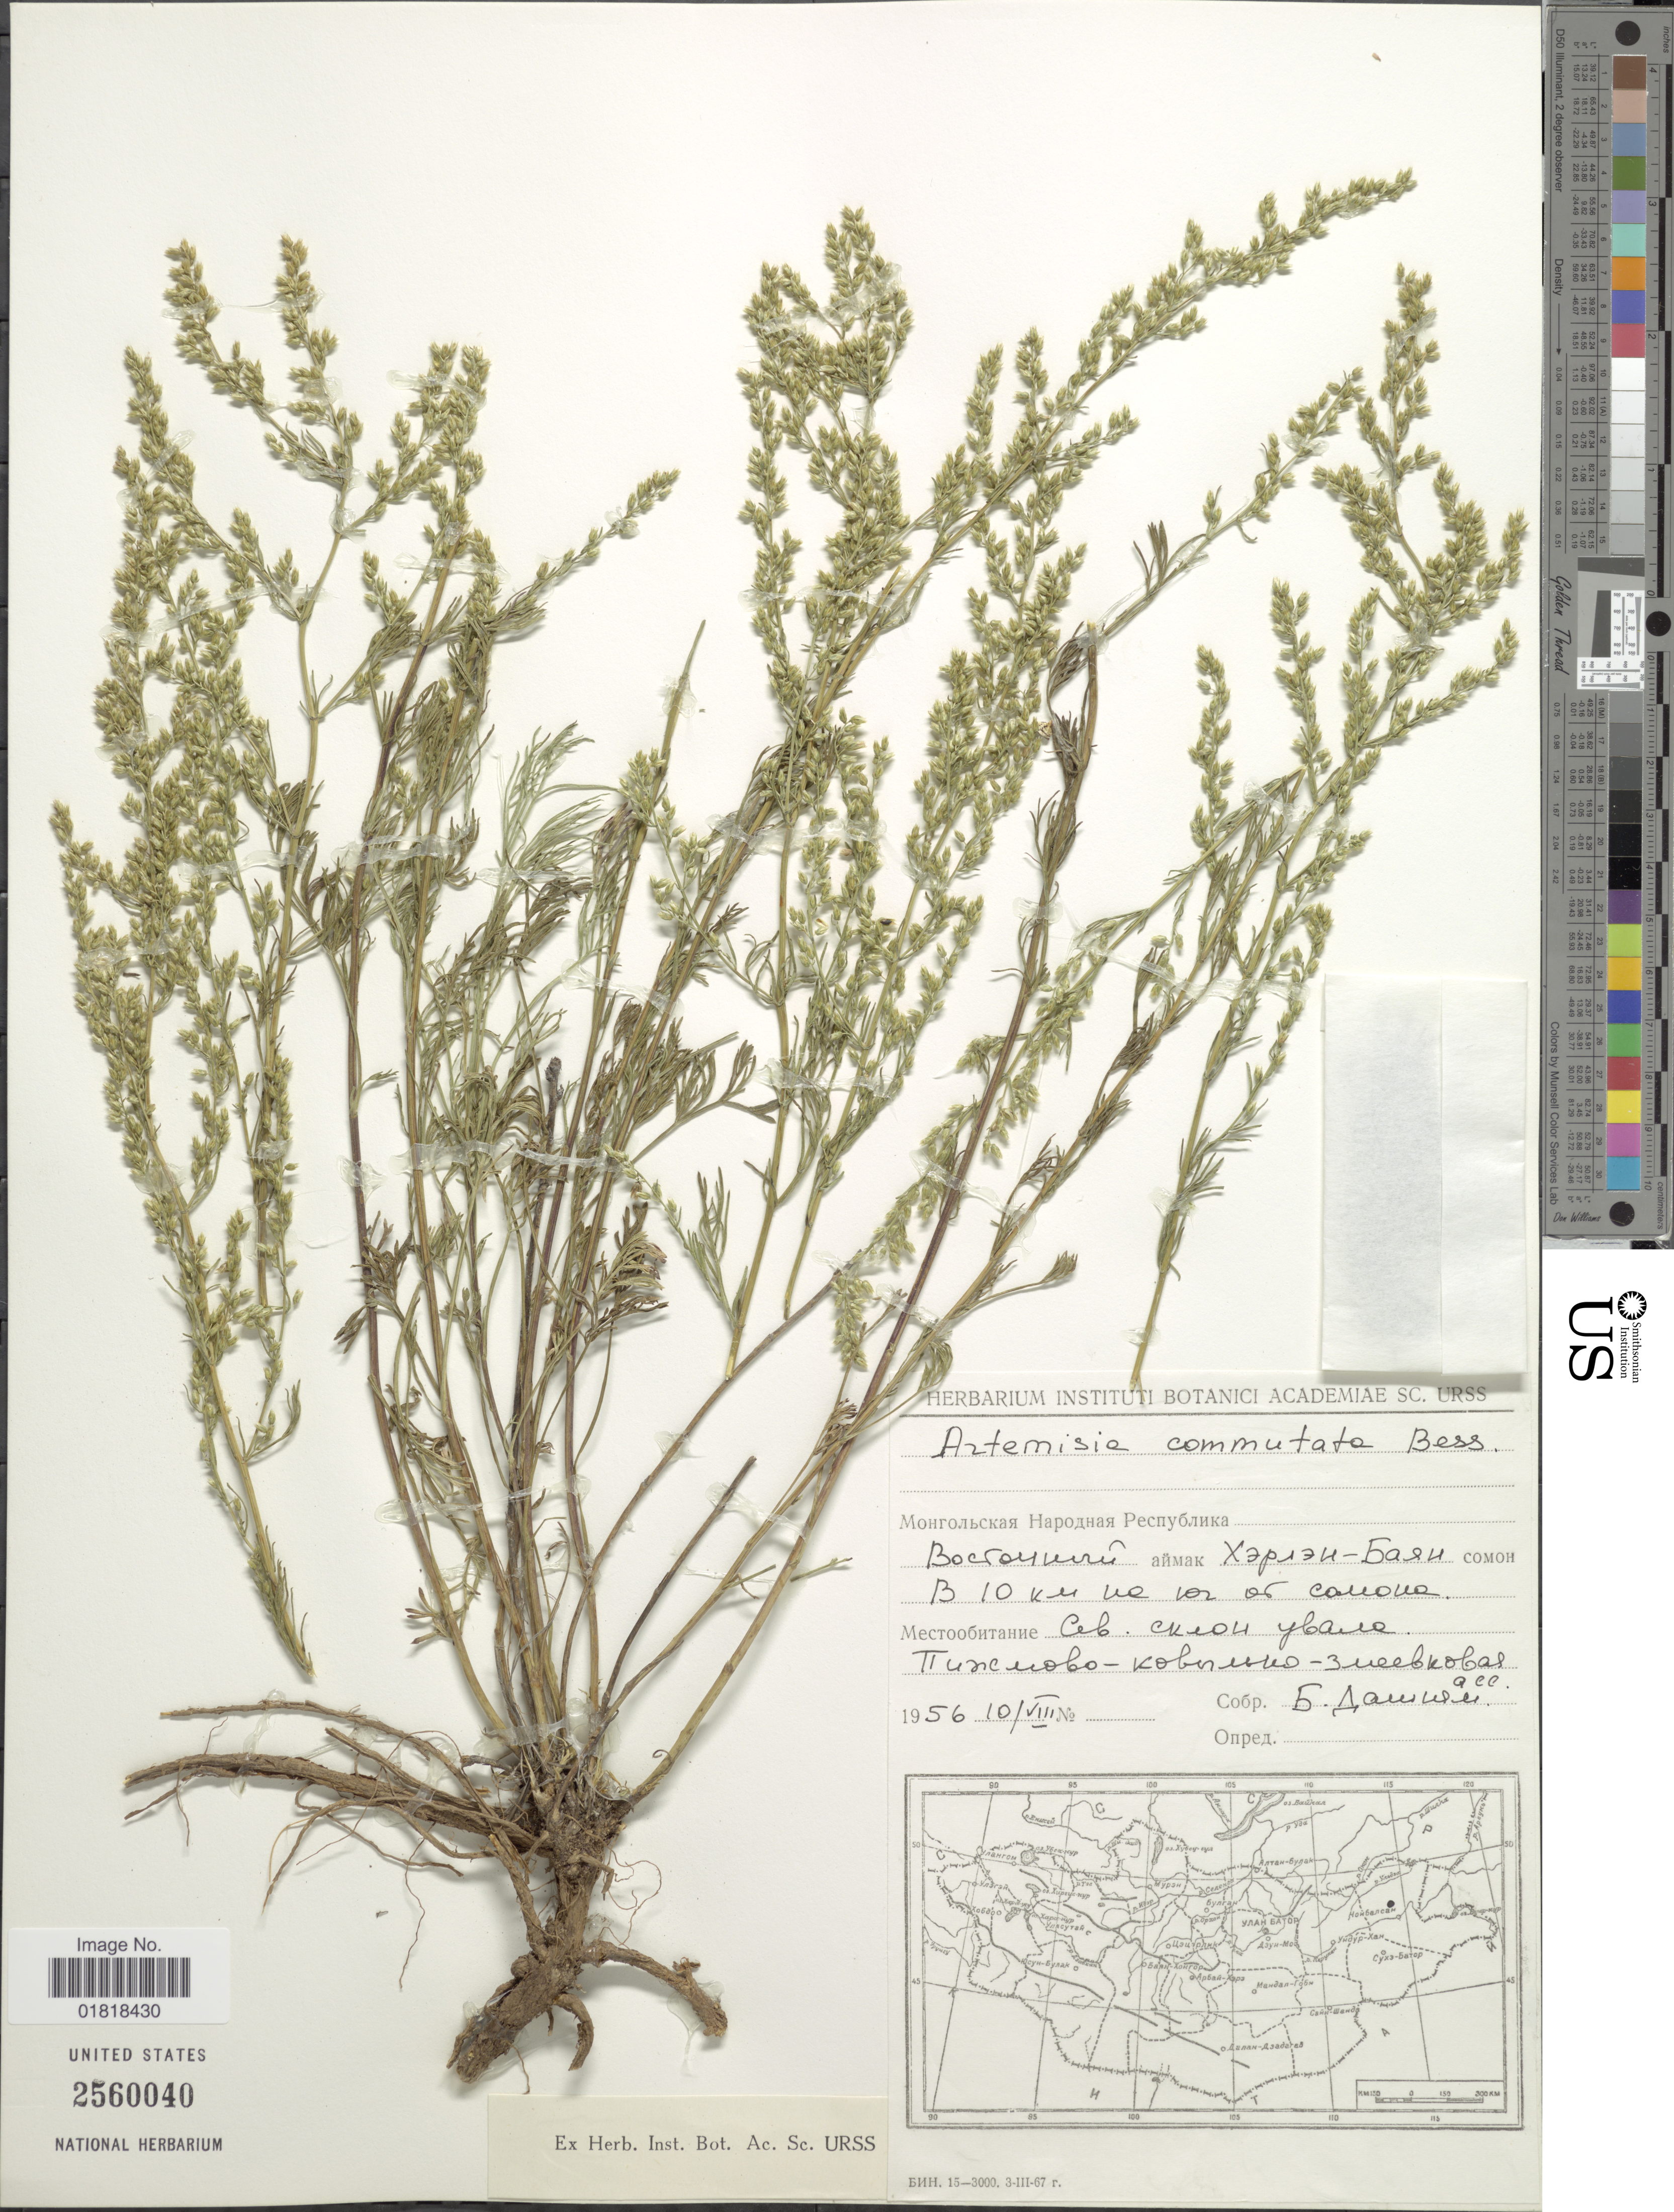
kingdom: Plantae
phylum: Tracheophyta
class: Magnoliopsida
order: Asterales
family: Asteraceae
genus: Artemisia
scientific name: Artemisia commutata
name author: Besser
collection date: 1956-08-10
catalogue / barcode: US 2560040